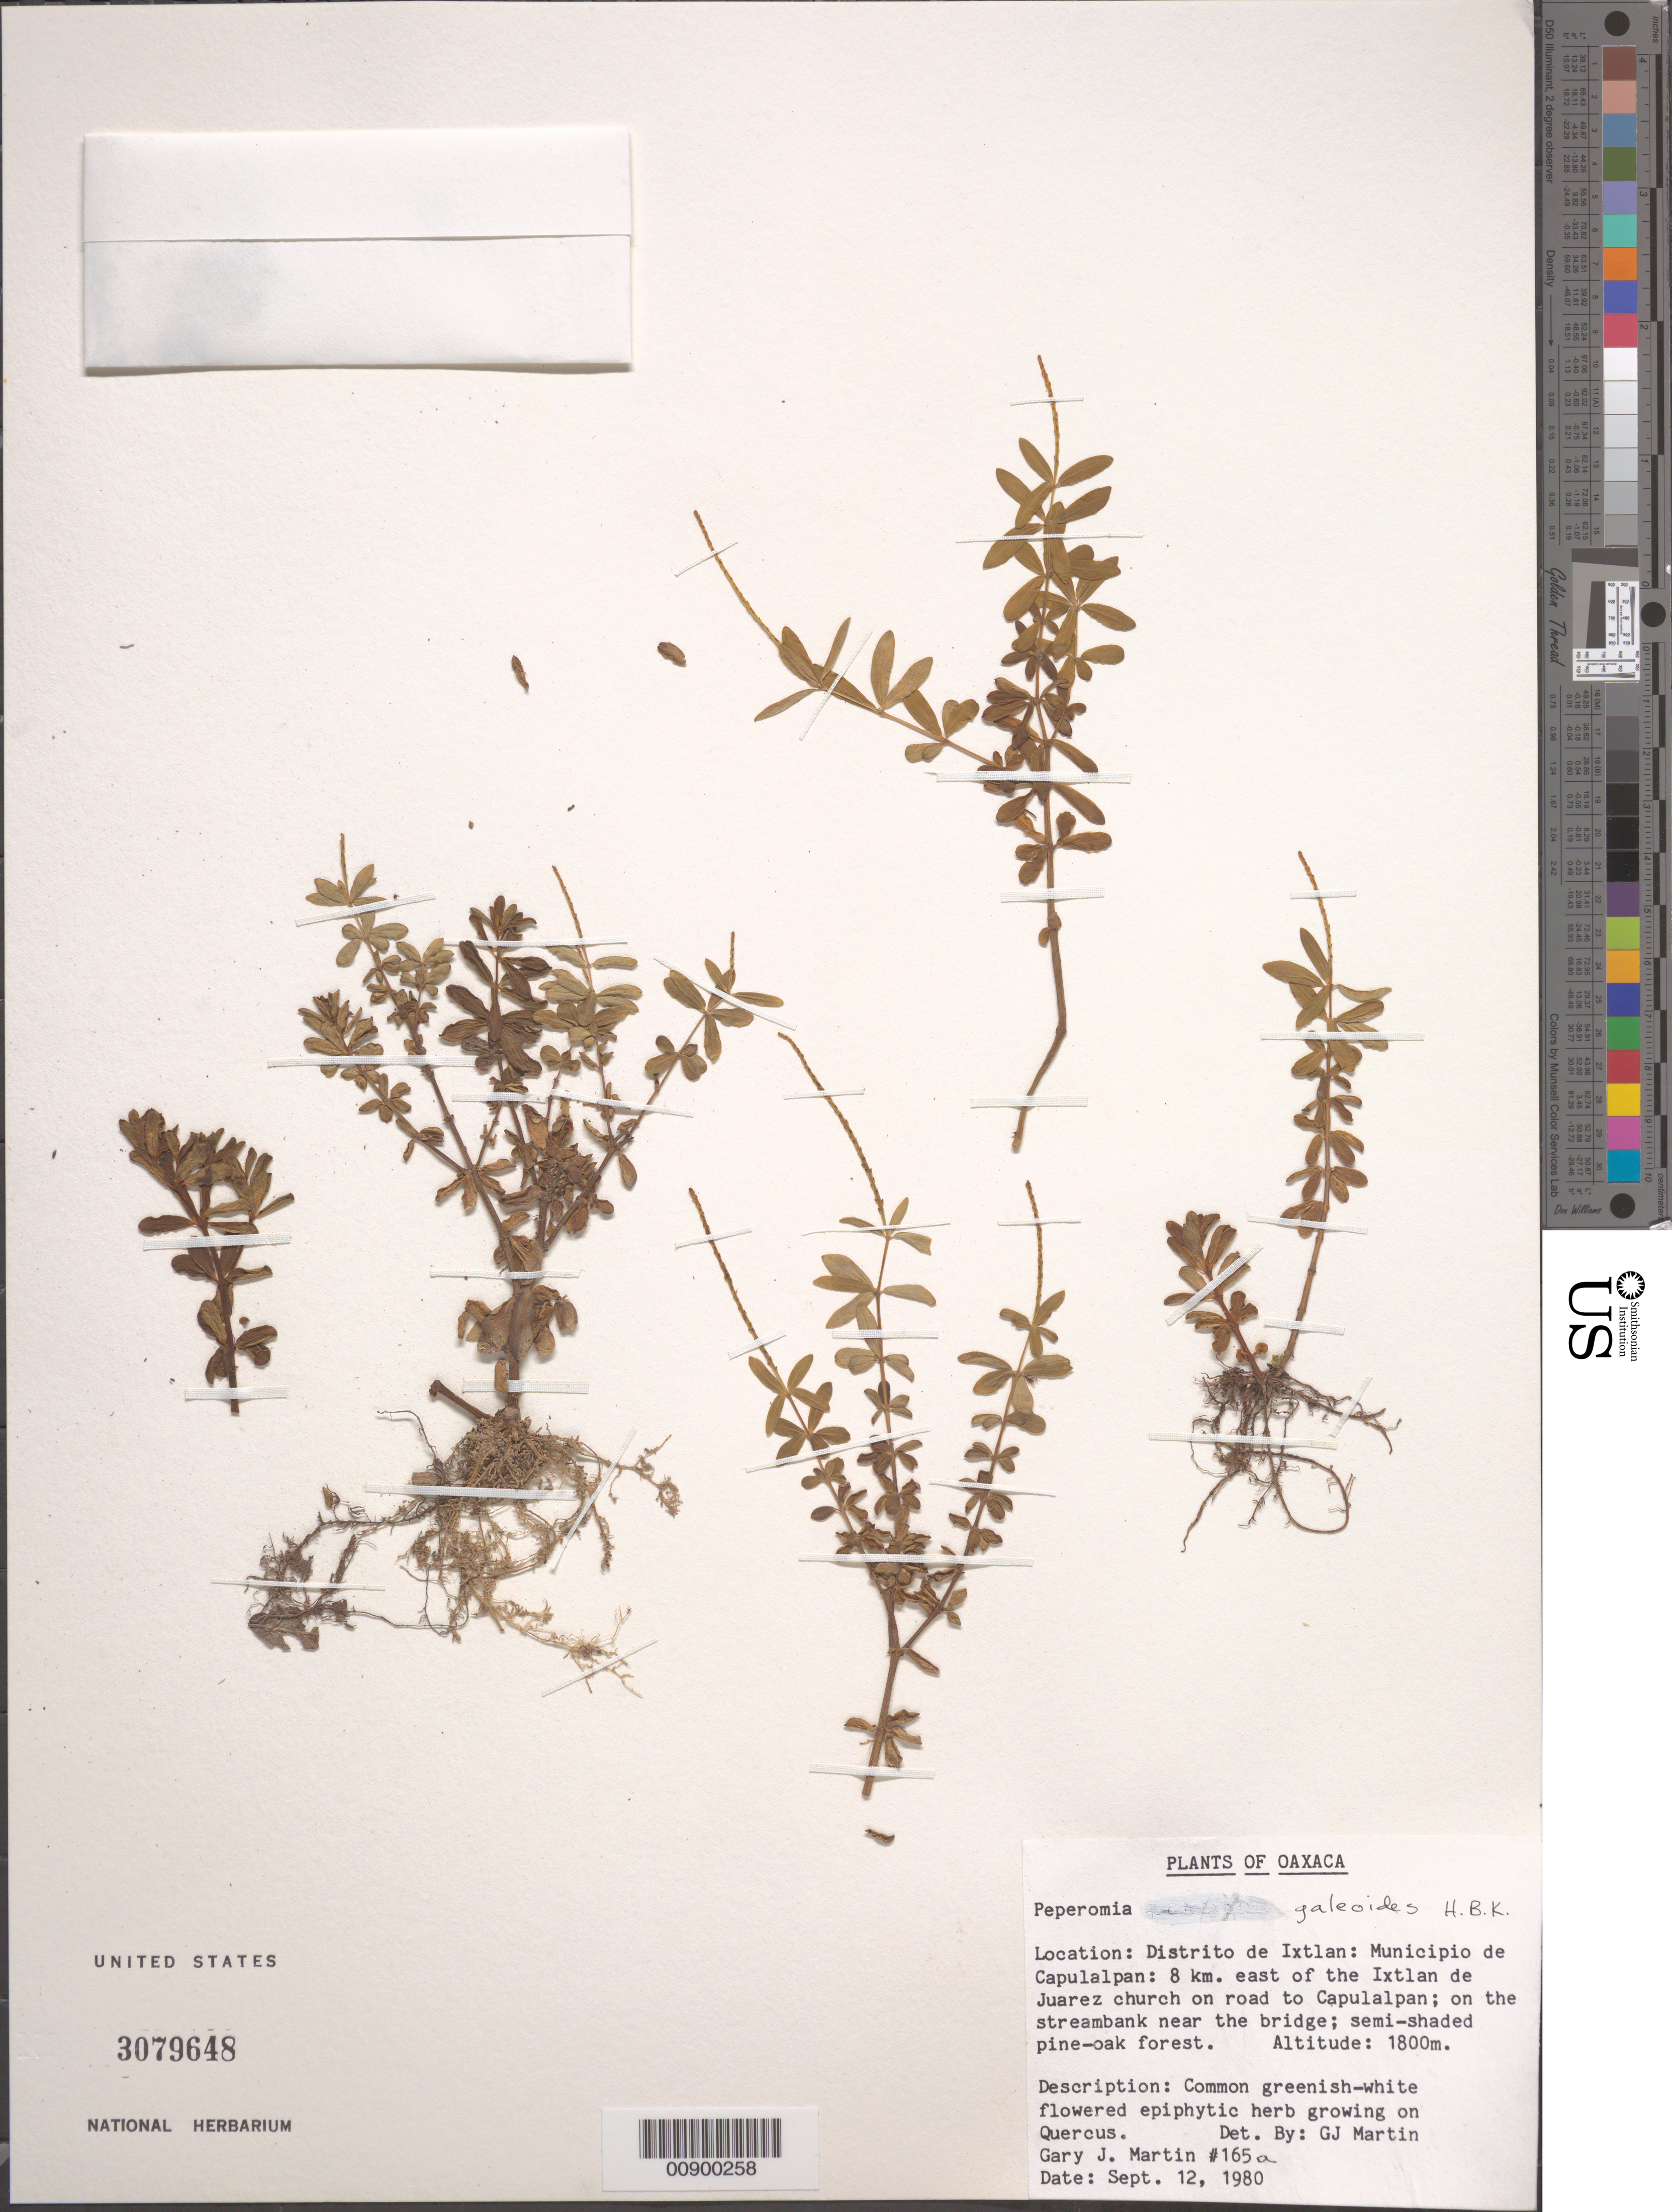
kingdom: Plantae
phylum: Tracheophyta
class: Magnoliopsida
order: Piperales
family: Piperaceae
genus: Peperomia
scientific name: Peperomia galioides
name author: Kunth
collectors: G. J. Martin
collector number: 165 a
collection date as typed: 12 Sep 1980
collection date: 1980-09-12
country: Mexico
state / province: Oaxaca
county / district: Ixtlán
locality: Oaxaca: Distrito de Ixtlán: Municipio de Capulalpan: 8 km east of the Ixtlán de Juárez church on road to Capulalpan. On the streambank near the bridge.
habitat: Epiphytic growing on Quercus. Streambank; semi-shaded pine-oak forest.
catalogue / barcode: US 3079648